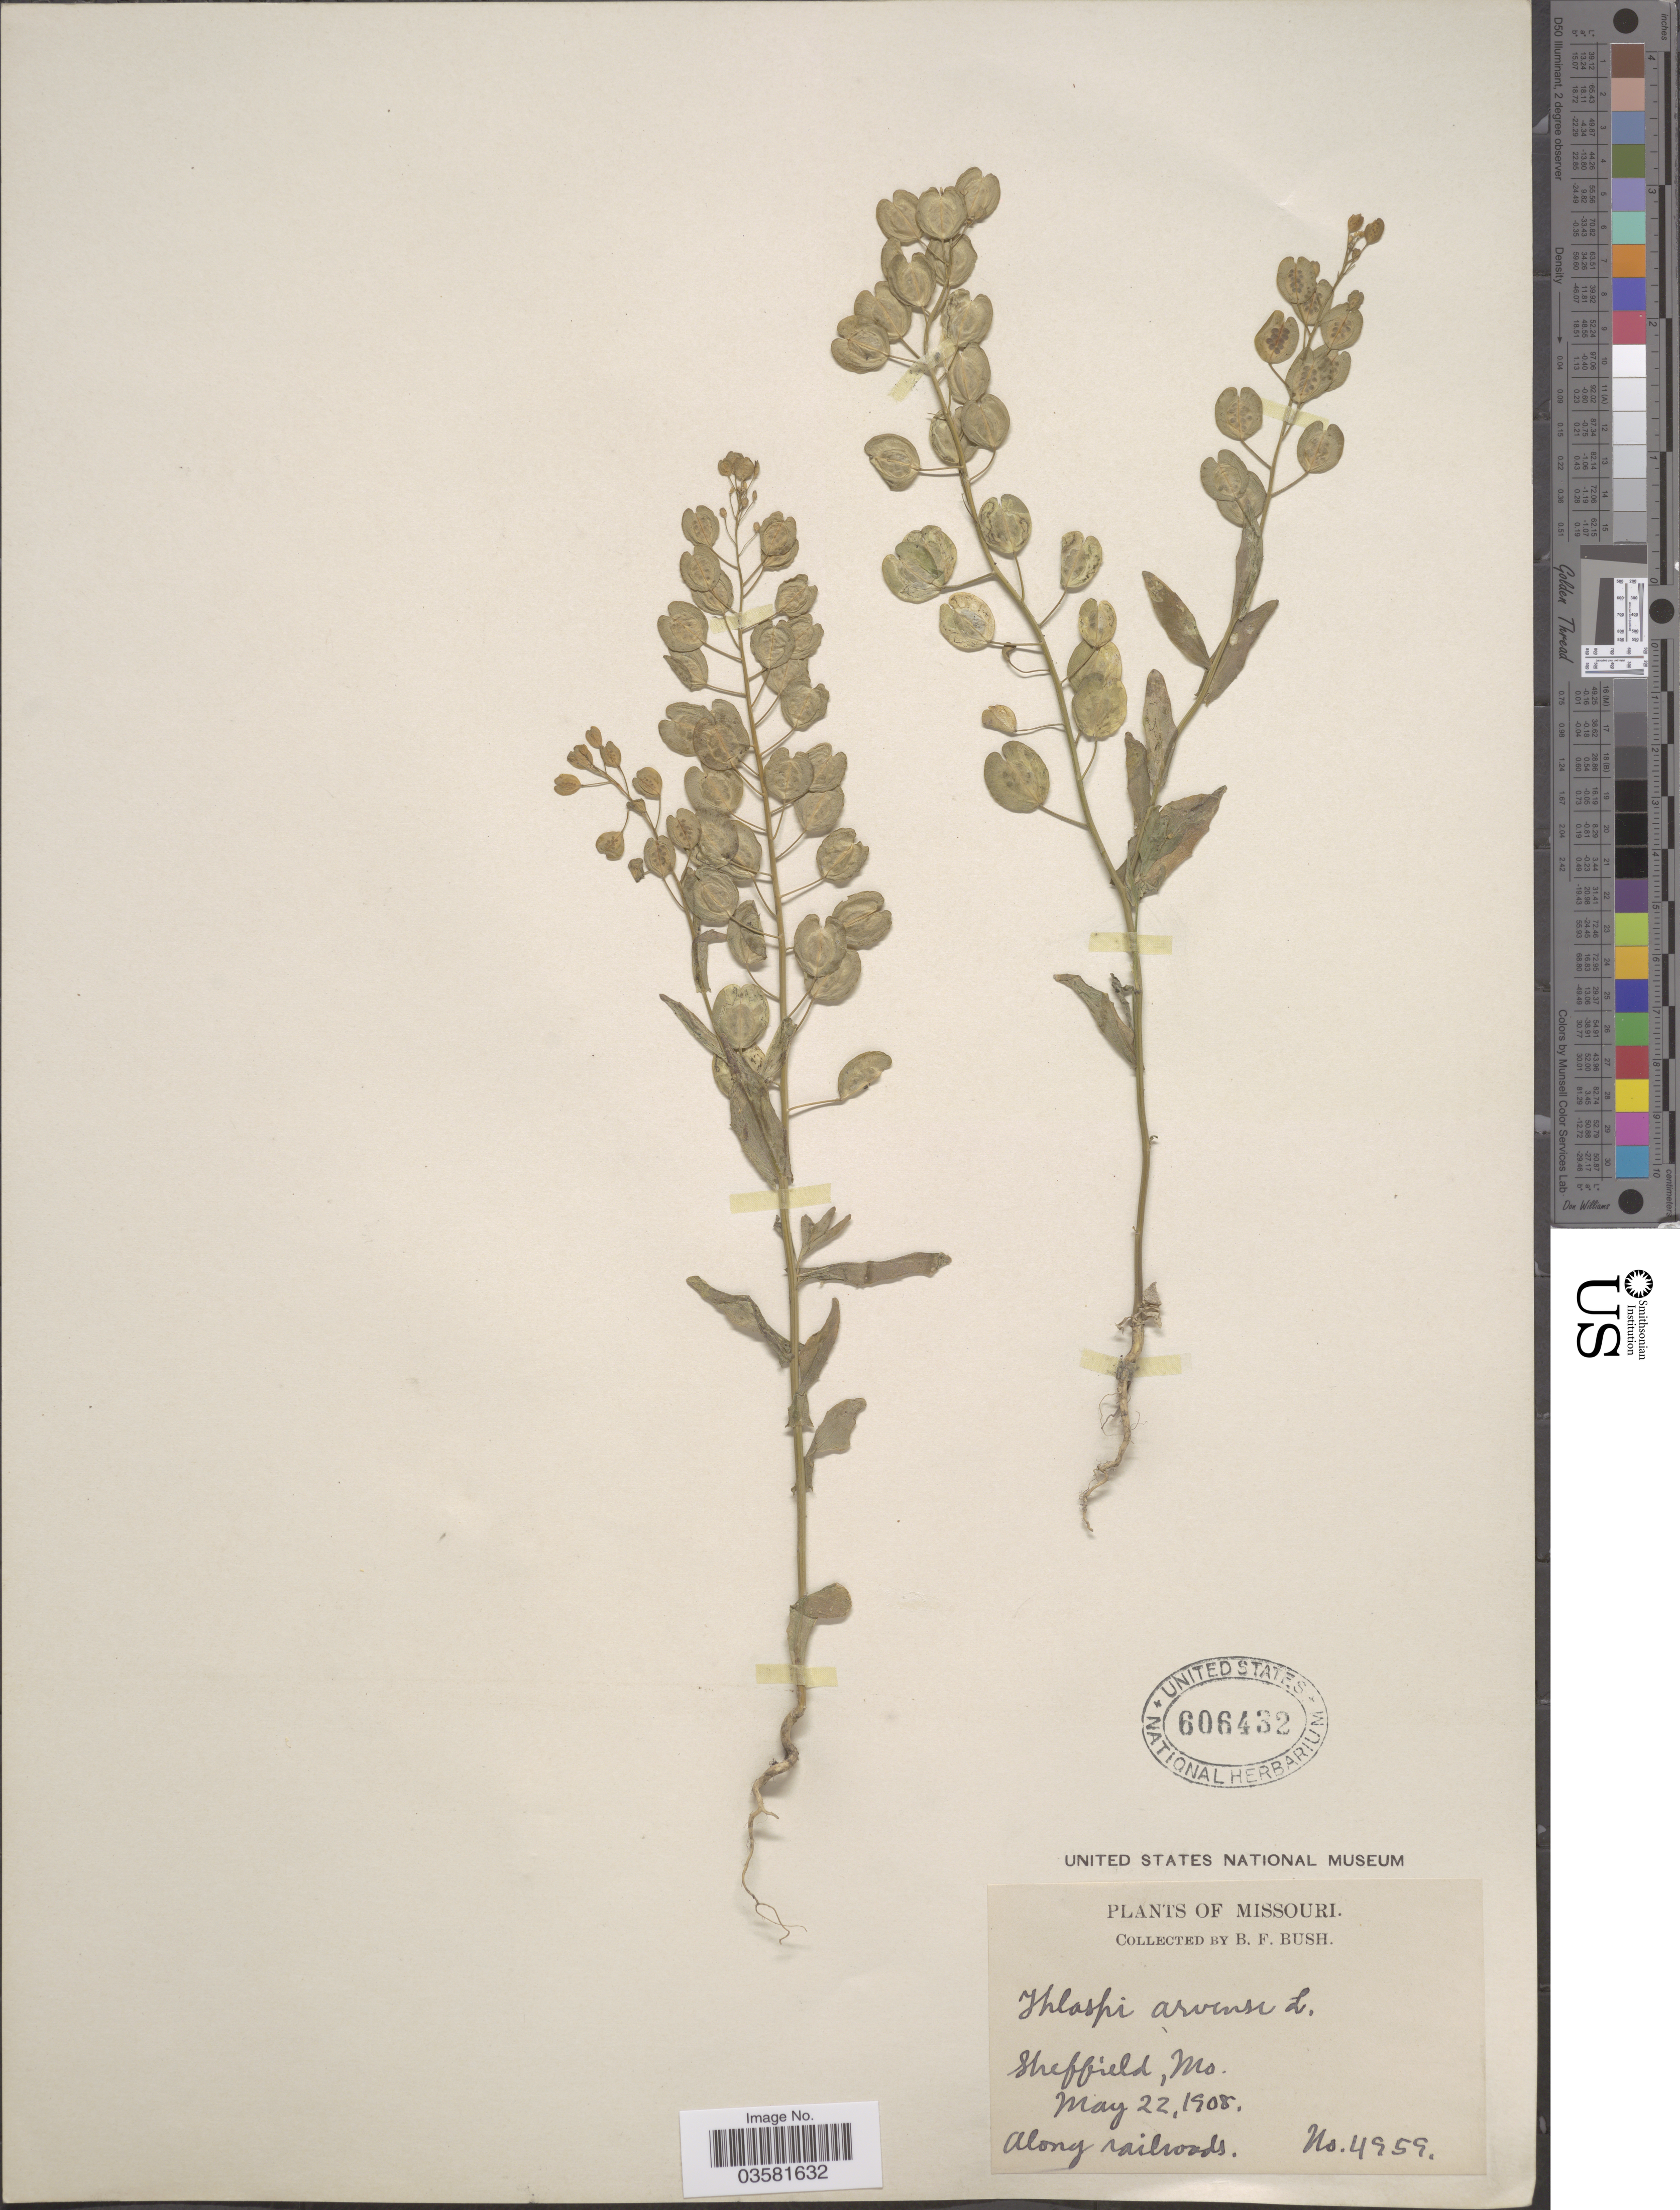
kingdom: Plantae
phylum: Tracheophyta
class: Magnoliopsida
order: Brassicales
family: Brassicaceae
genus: Thlaspi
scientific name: Thlaspi arvense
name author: L.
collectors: B. F. Bush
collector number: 4959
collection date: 1908-05-22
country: United States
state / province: Missouri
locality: Sheffield. Along railroad.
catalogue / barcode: US 606432